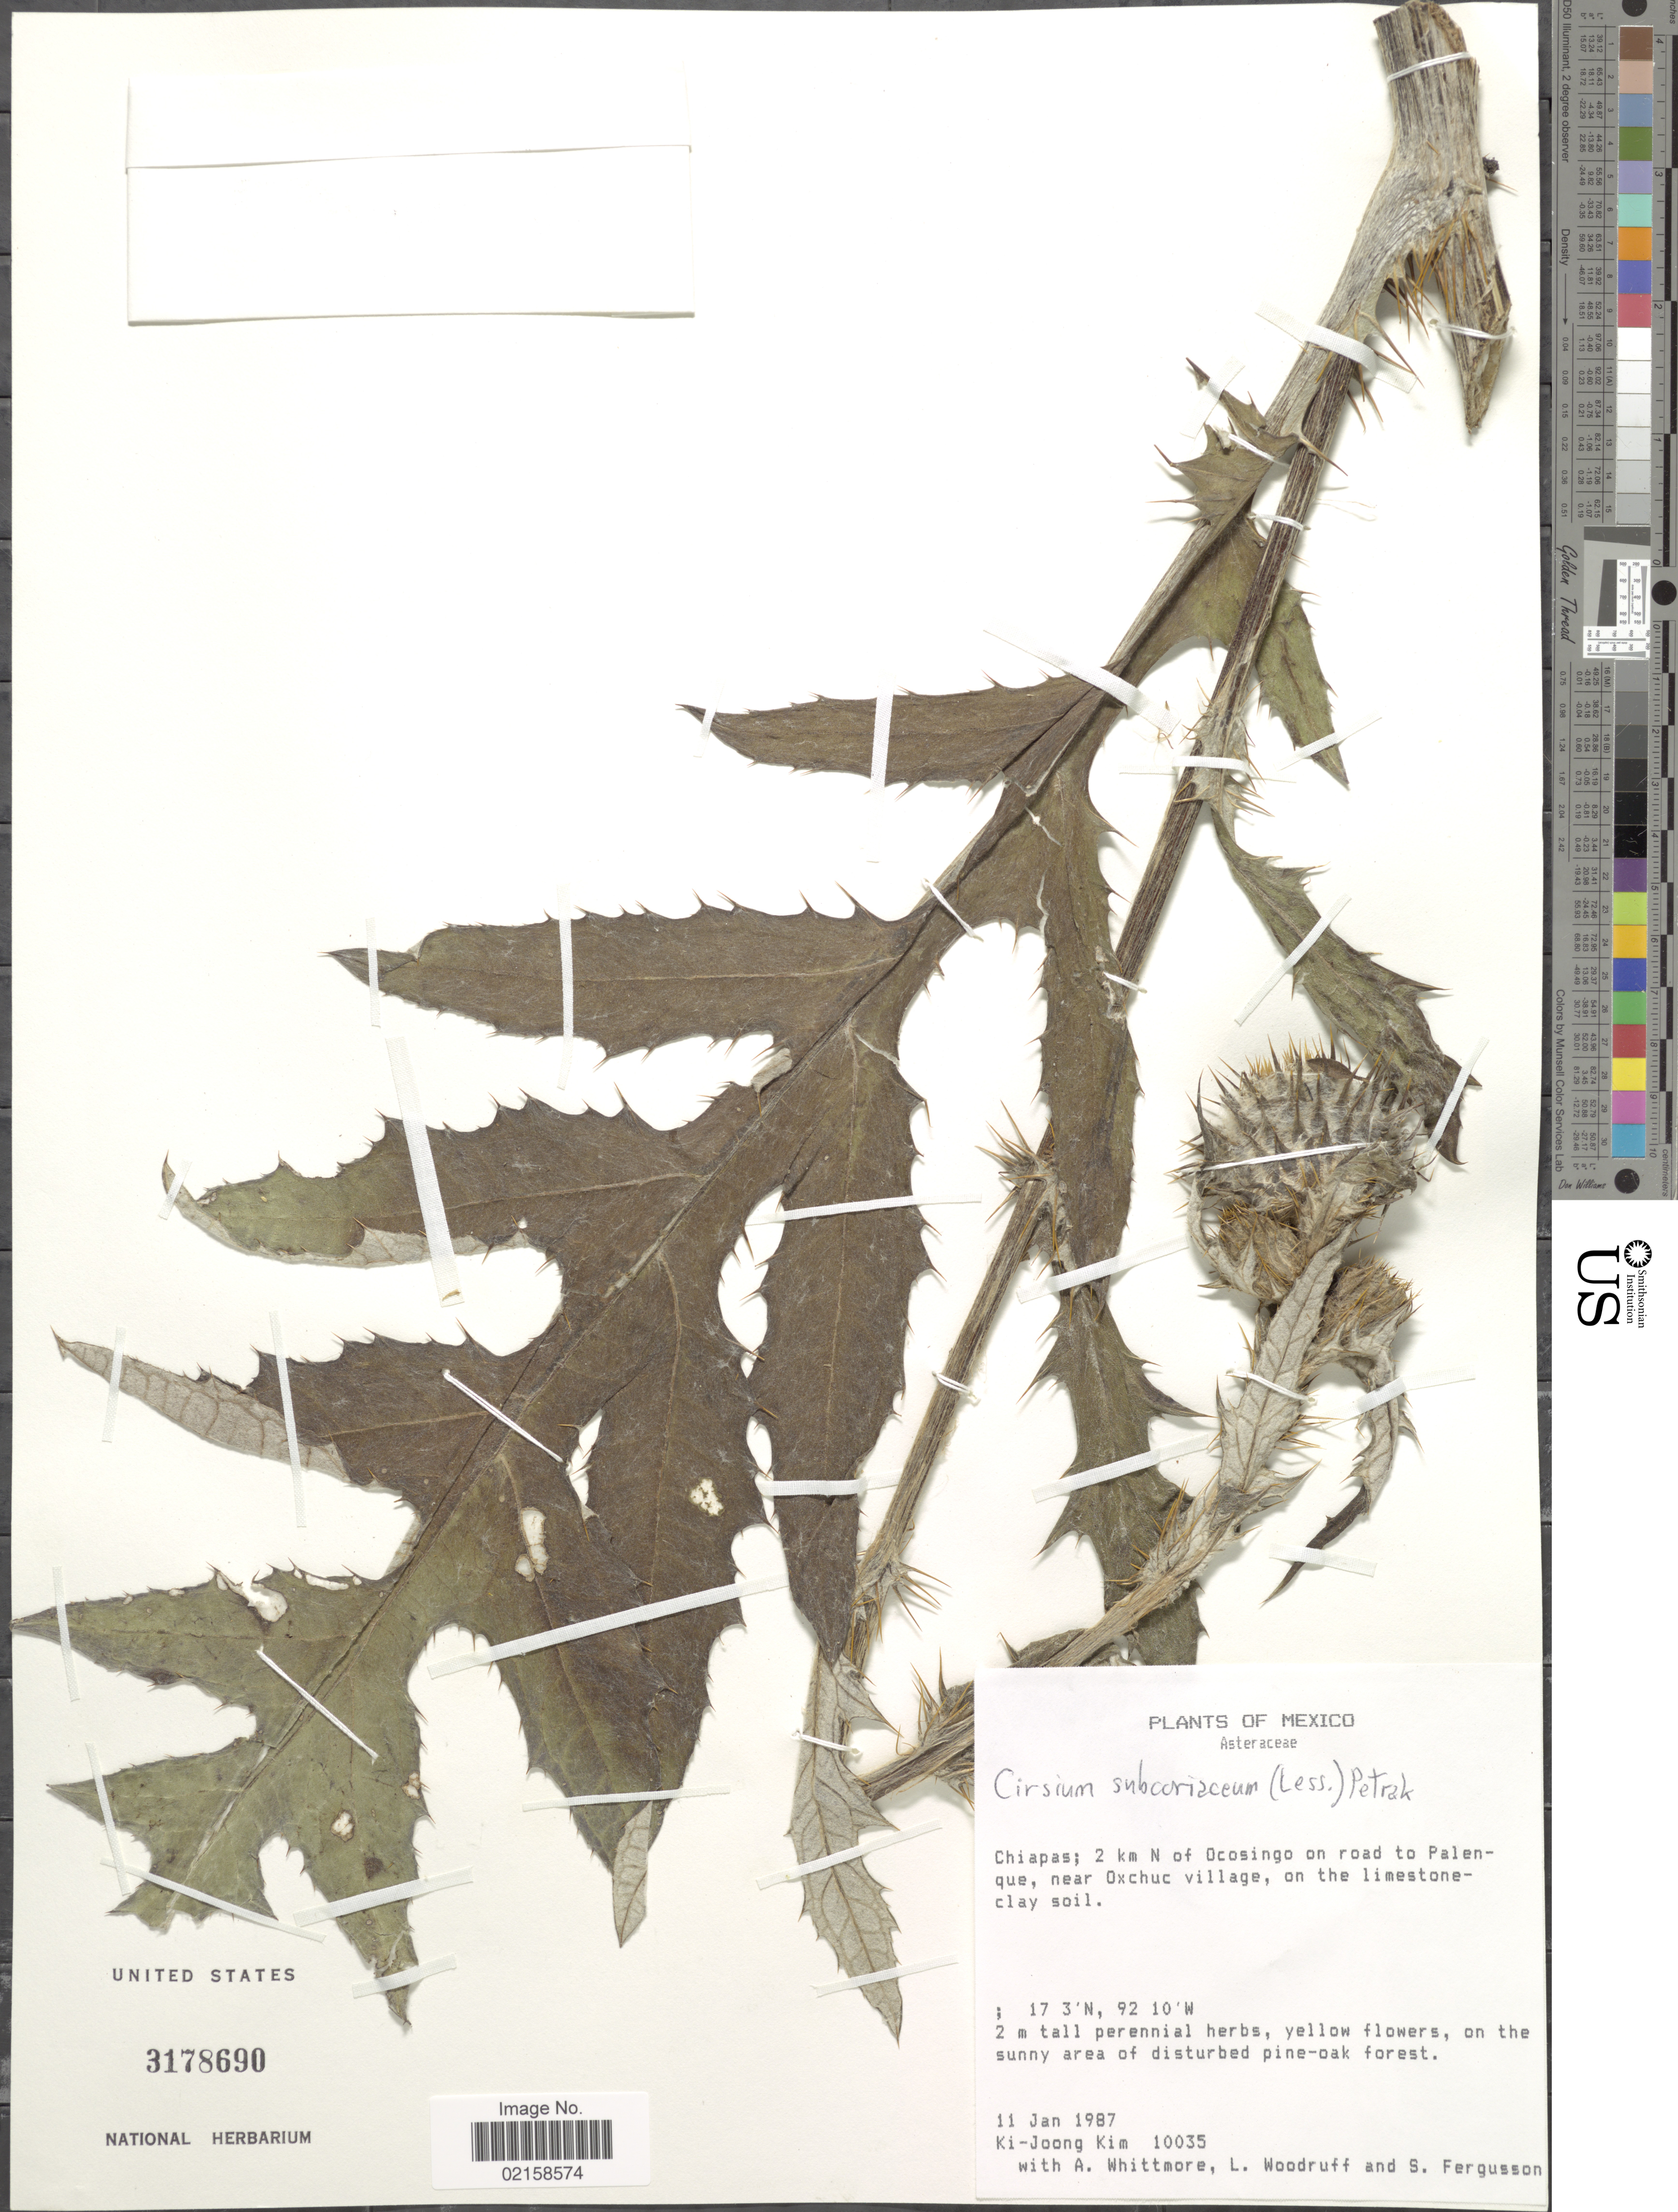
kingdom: Plantae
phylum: Tracheophyta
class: Magnoliopsida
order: Asterales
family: Asteraceae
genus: Cirsium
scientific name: Cirsium subcoriaceum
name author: (Less.) Sch. Bip.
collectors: K. Kim, A. Whittmore, L. Woodruff & S. Fergusson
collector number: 10035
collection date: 1987-01-11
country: Mexico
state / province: Chiapas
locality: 2 km N of Ocosingo on road to Palenque, near Oxchuc village, on the limestone-clay soil.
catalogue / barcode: US 3178690